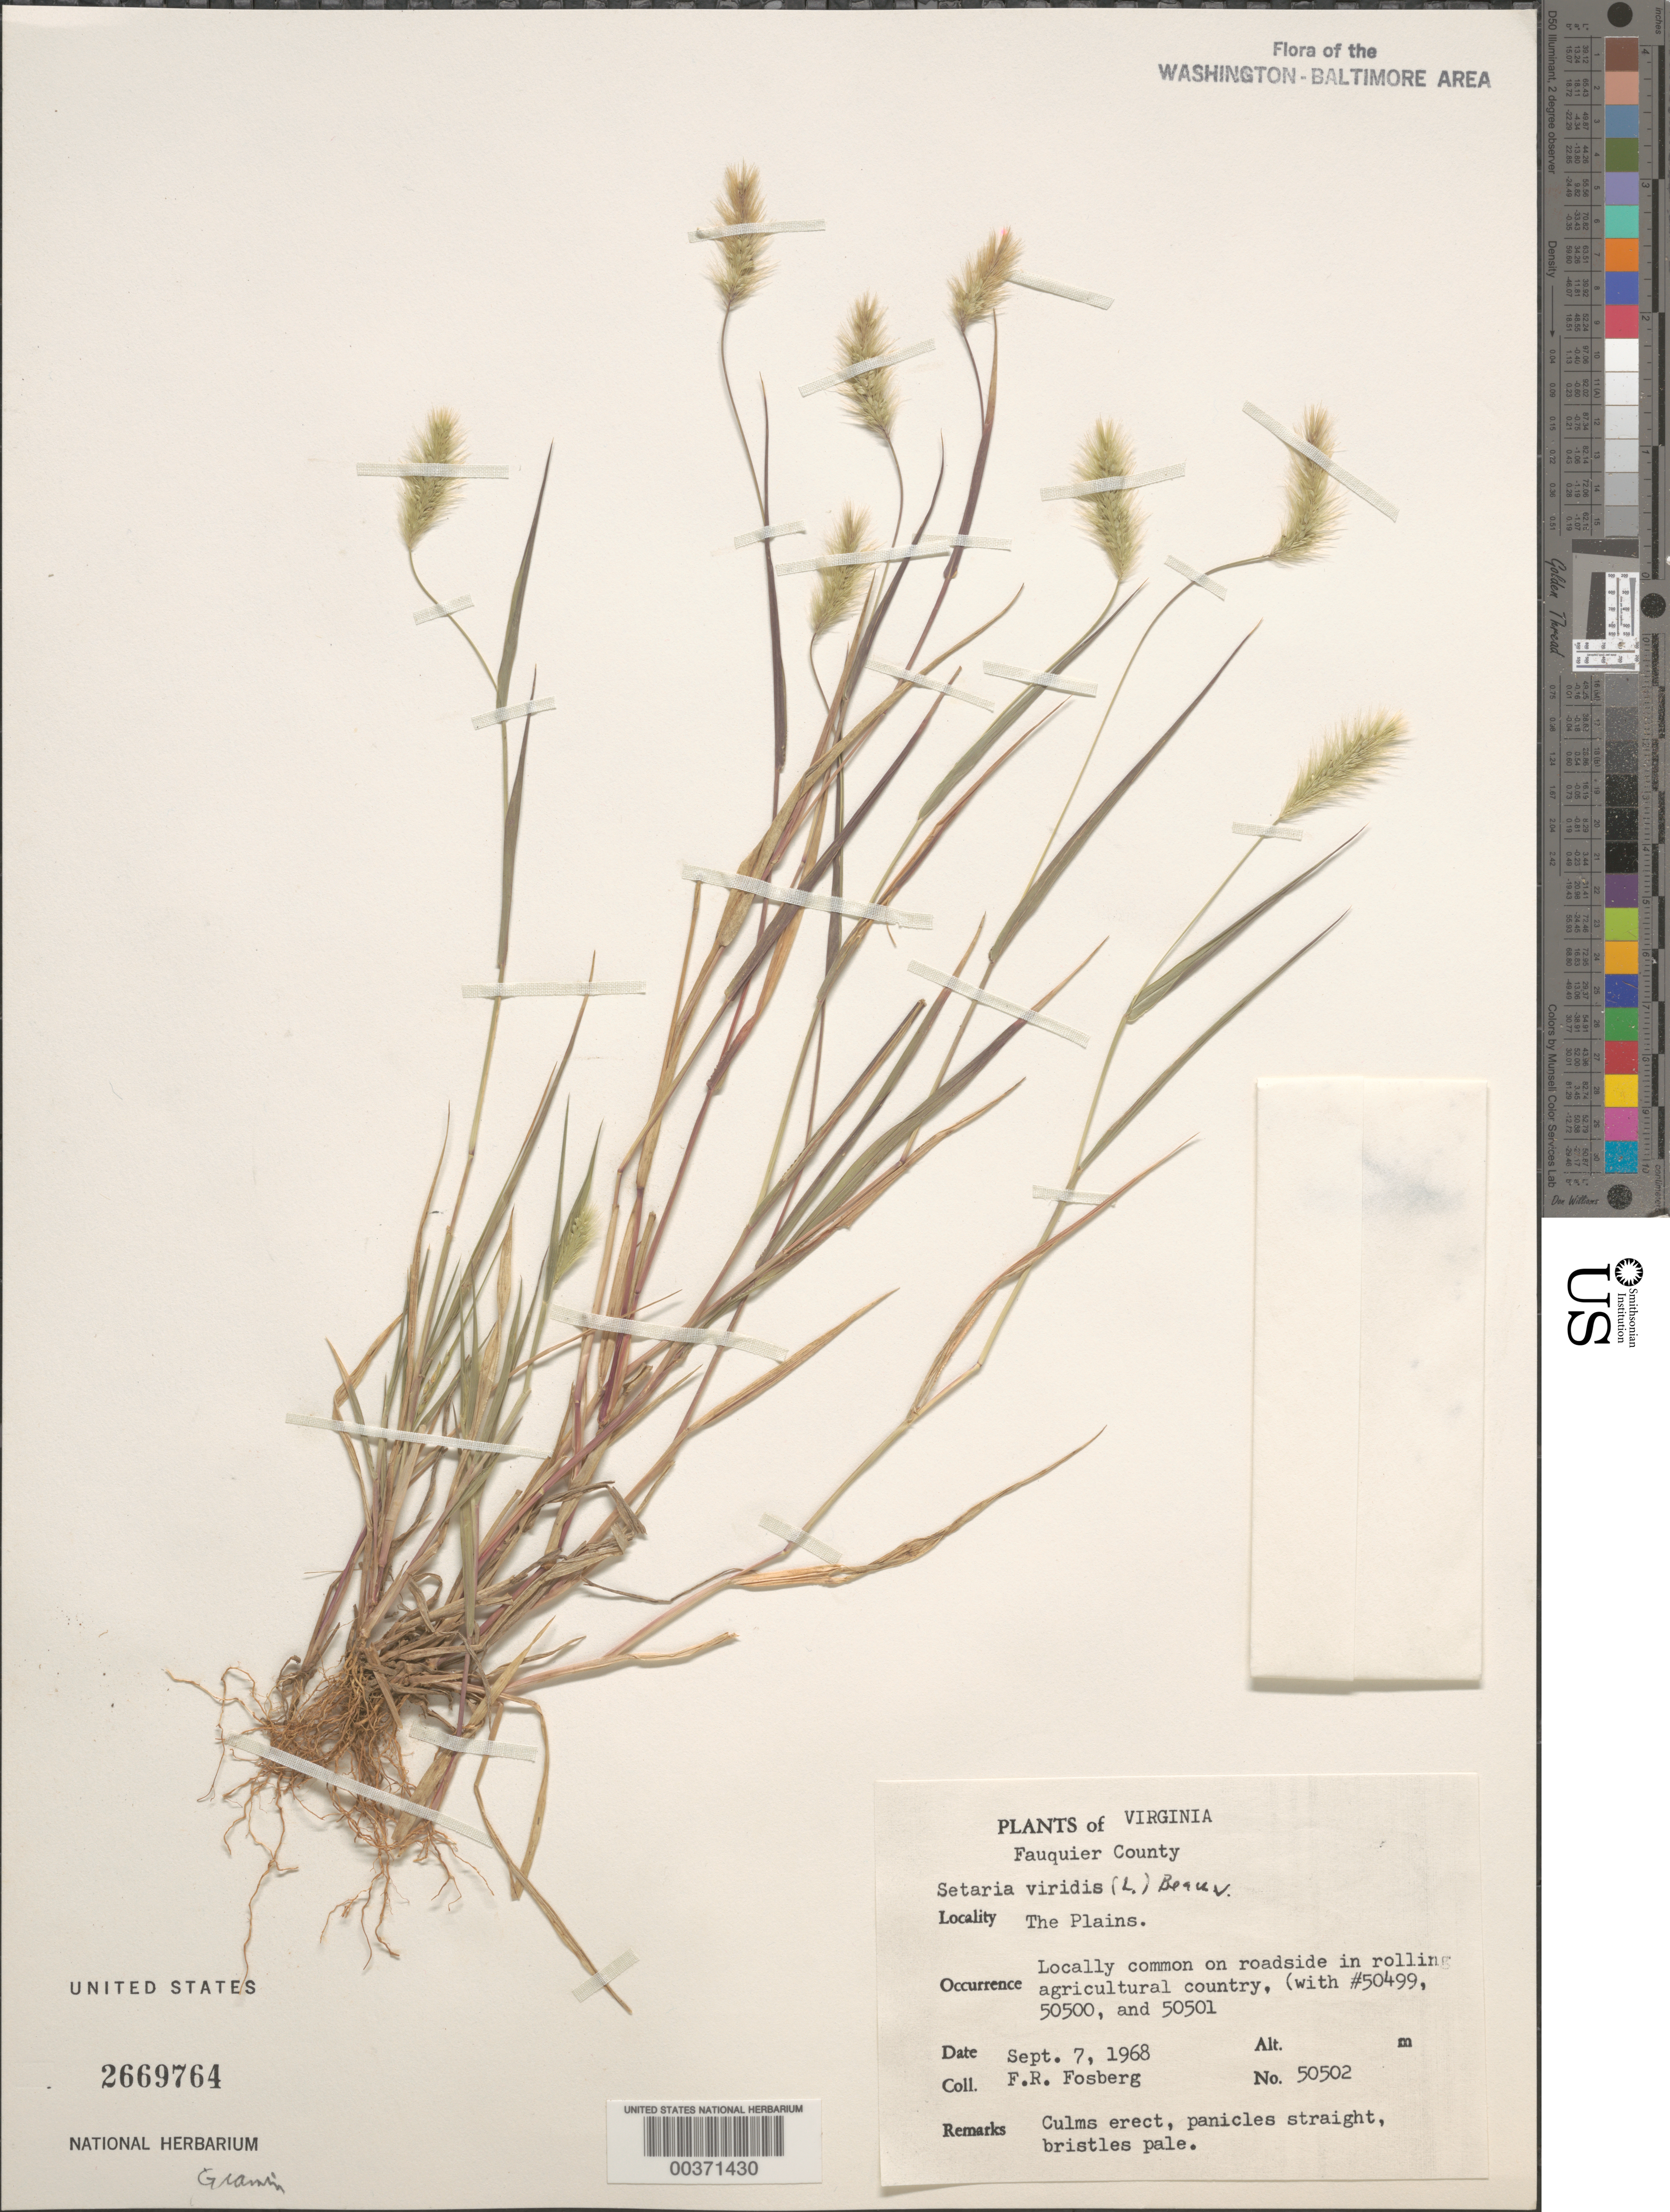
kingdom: Plantae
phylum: Tracheophyta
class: Liliopsida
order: Poales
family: Poaceae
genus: Setaria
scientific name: Setaria viridis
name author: (L.) P. Beauv.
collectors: F. R. Fosberg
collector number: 50502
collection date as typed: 07 Sep 1968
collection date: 1968-09-07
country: United States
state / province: Virginia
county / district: Fauquier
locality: The Plains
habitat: Locally common on roadside in rolling agricultural country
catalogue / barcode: US 2669764